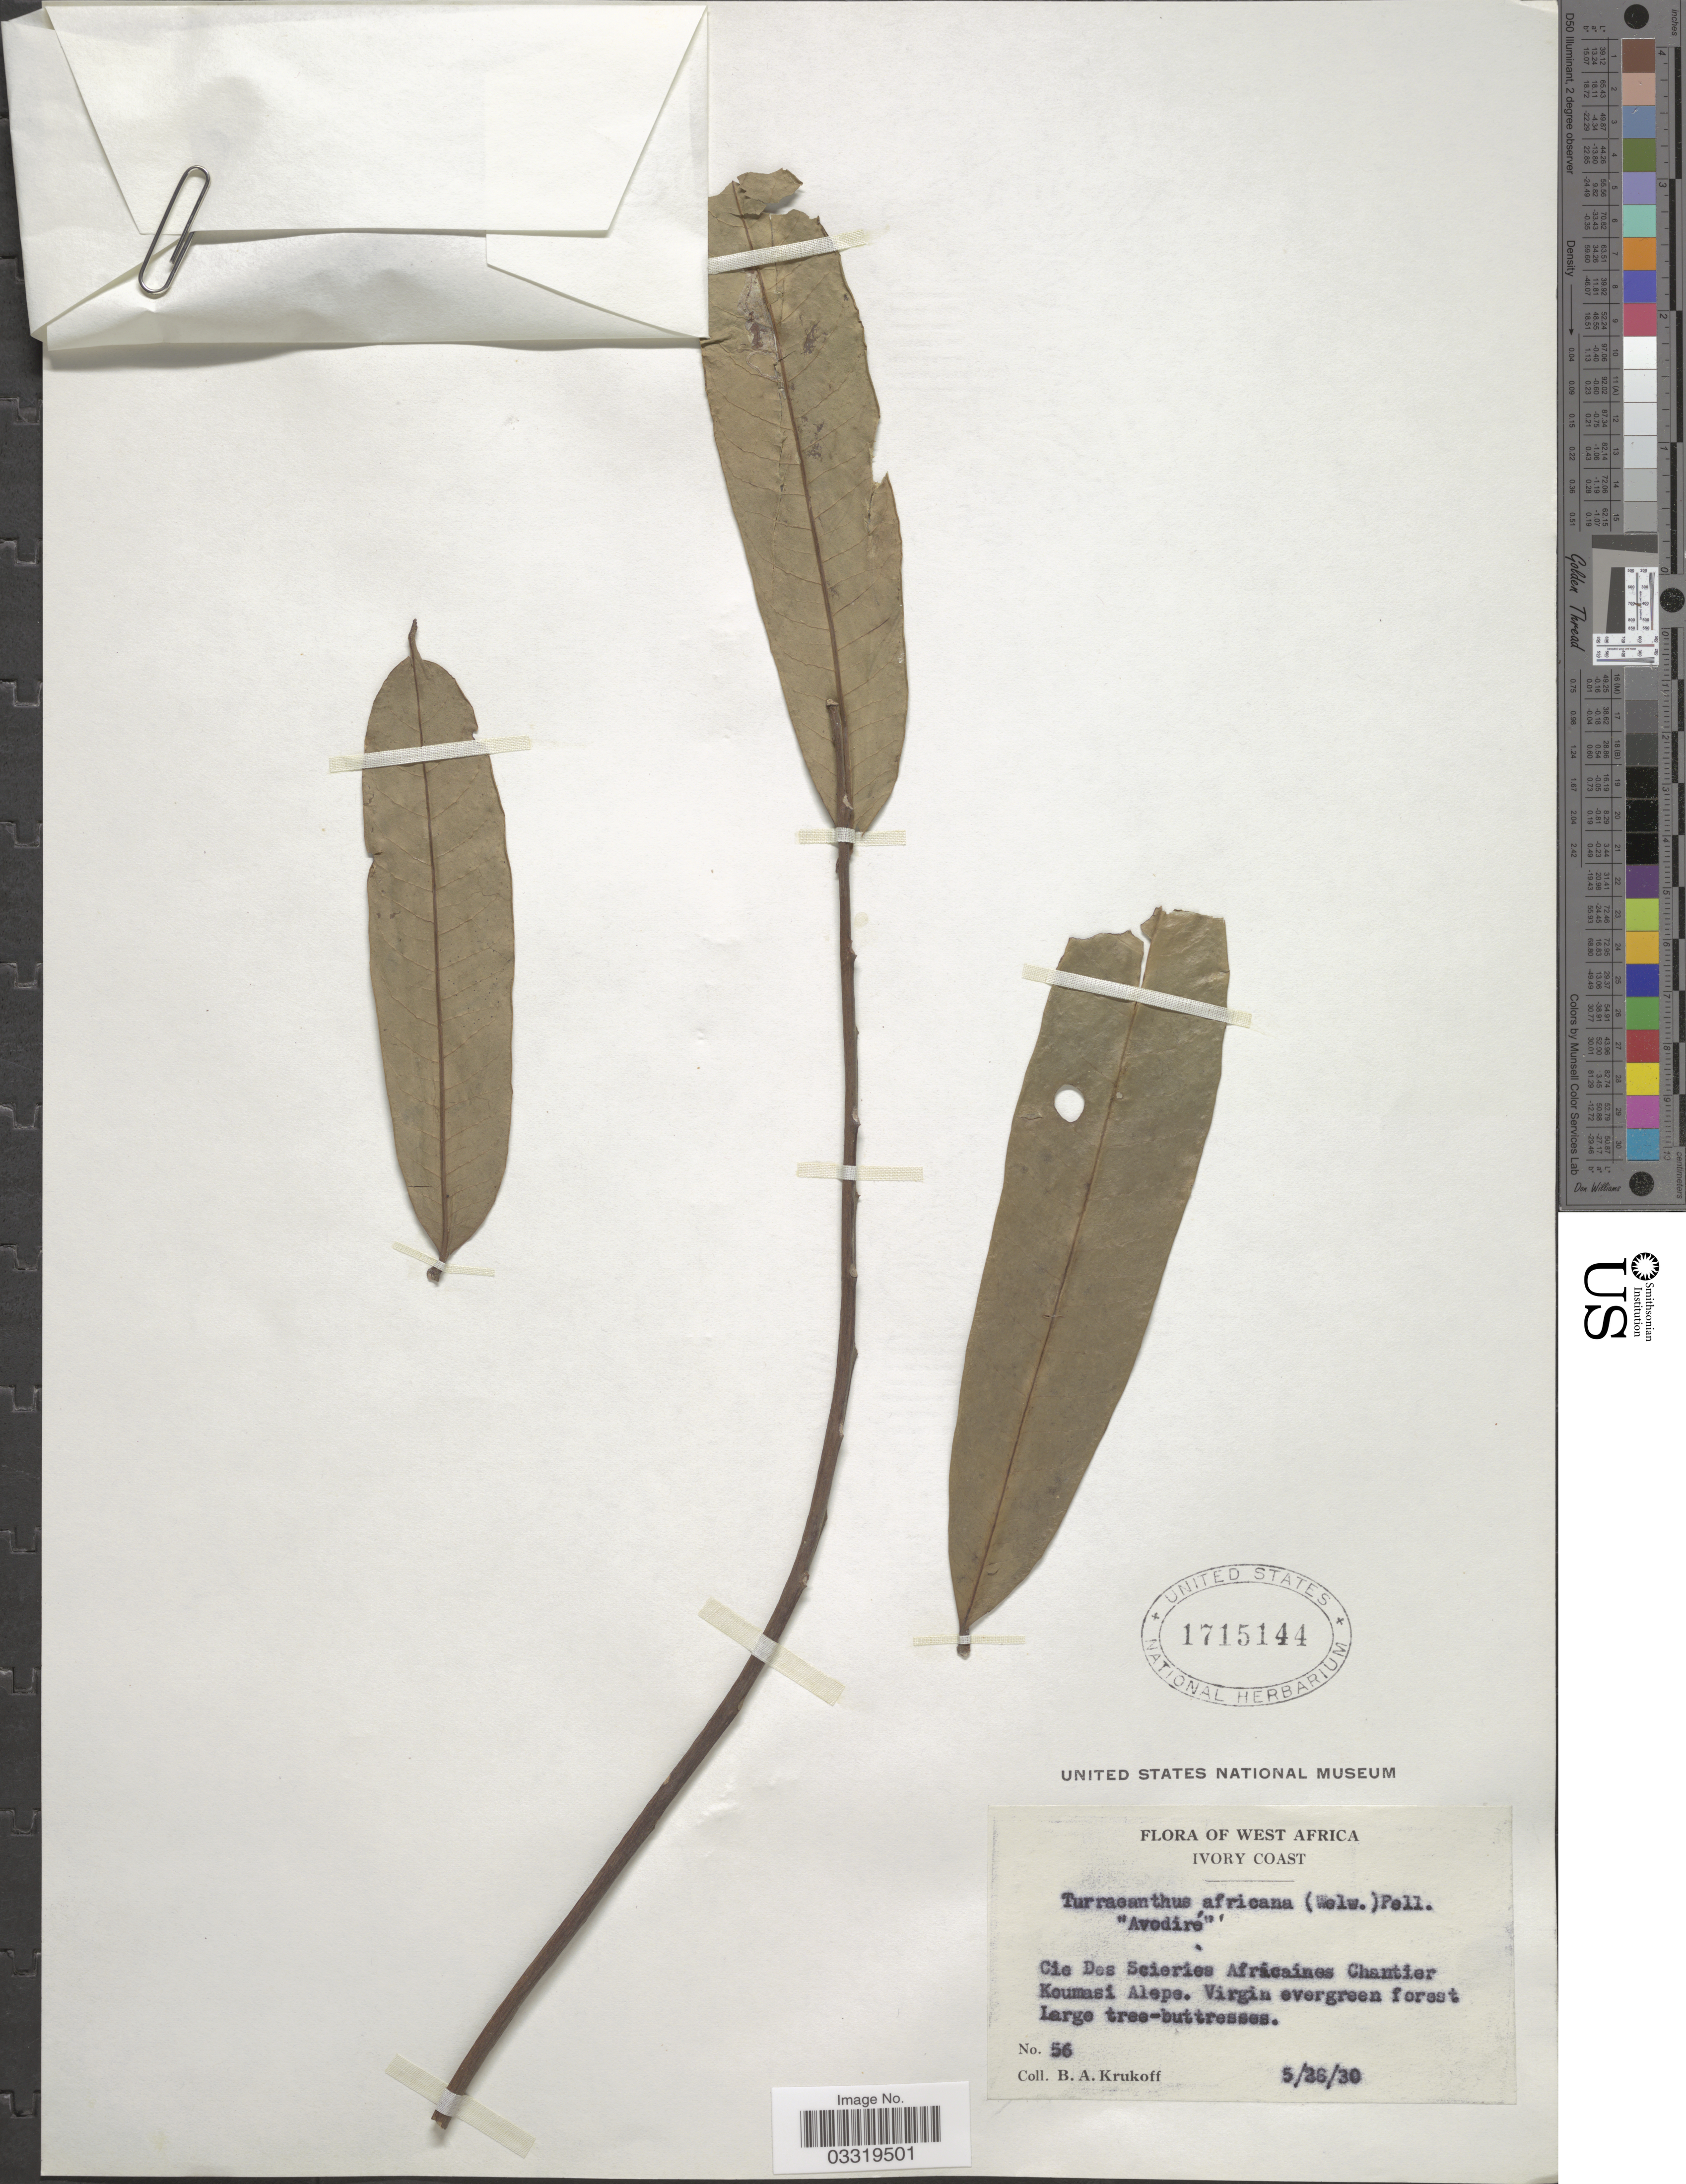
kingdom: Plantae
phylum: Tracheophyta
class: Magnoliopsida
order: Sapindales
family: Meliaceae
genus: Turraeanthus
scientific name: Turraeanthus africanus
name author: (Welw. ex C. DC.) Pelleg.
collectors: B. A. Krukoff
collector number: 56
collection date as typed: Transcribed d/m/y: 26/5/30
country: Ivory Coast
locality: West Africa, Cie Des Scieries Africaines Chantier, Koumasi Alepe.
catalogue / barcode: US 1715144